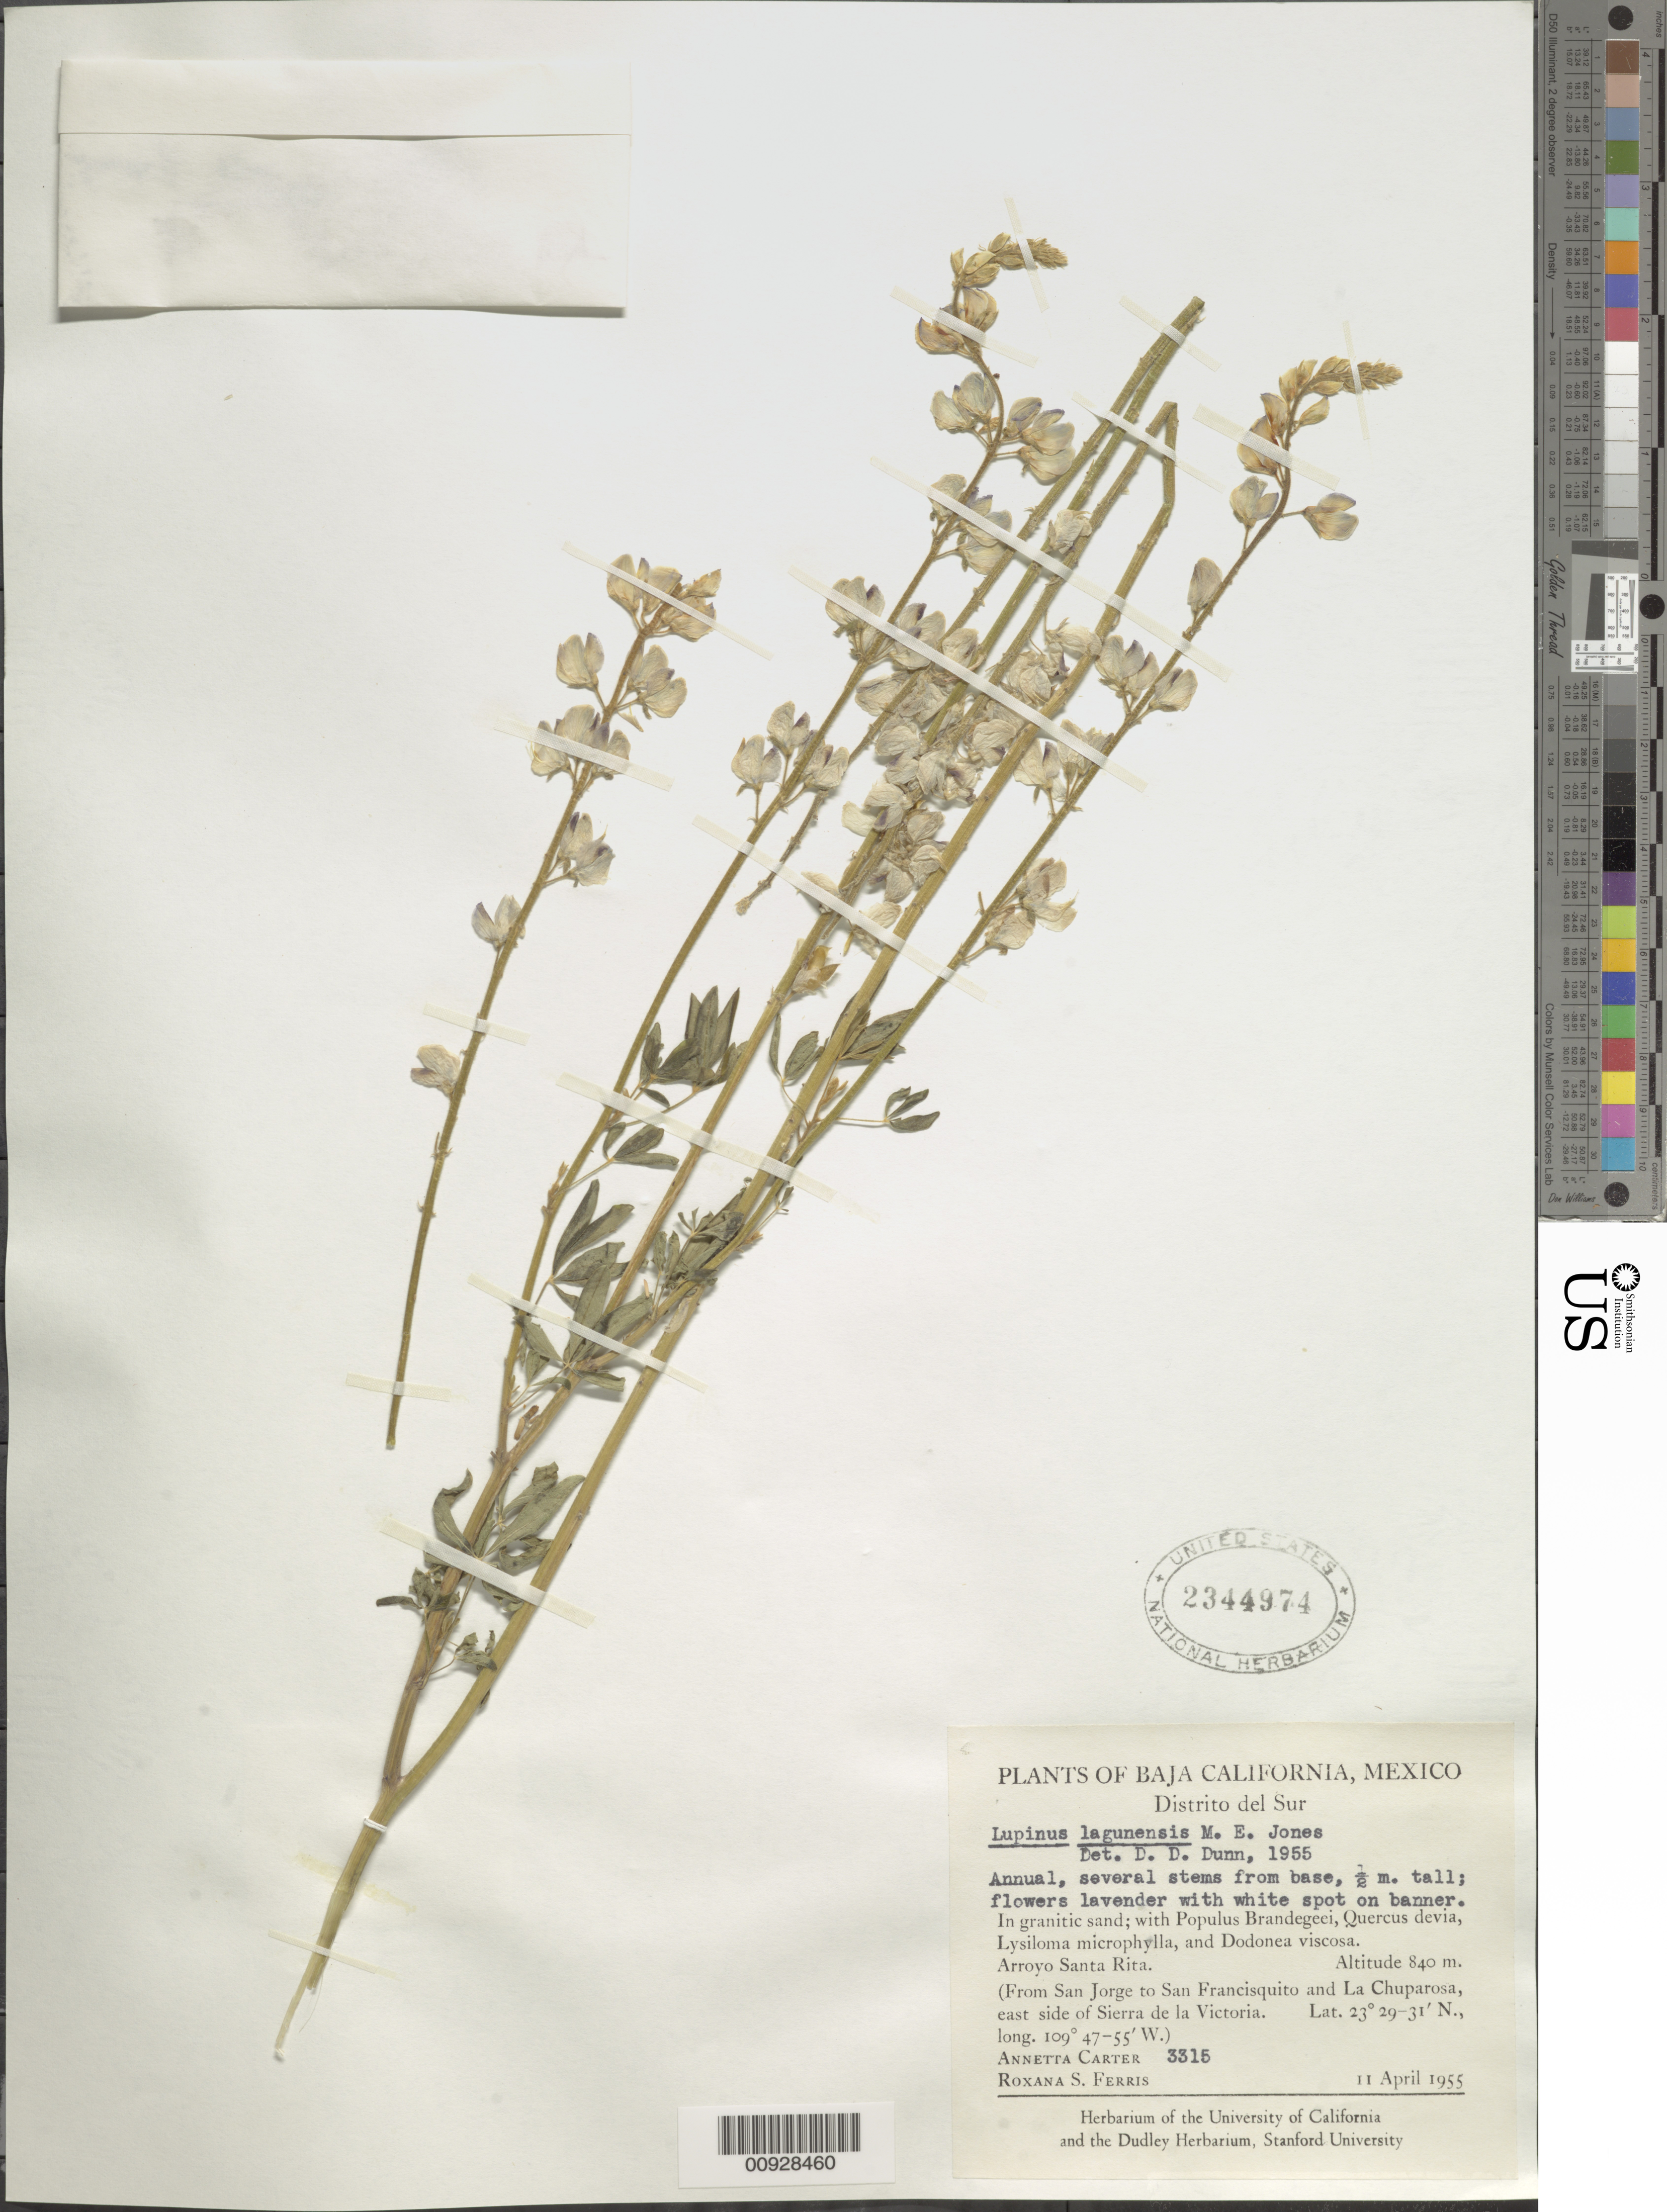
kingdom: Plantae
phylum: Tracheophyta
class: Magnoliopsida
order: Fabales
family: Fabaceae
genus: Lupinus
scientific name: Lupinus lagunensis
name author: M.E. Jones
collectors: A. Carter & R. S. Ferris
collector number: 3315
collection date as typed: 11 Apr 1955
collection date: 1955-04-11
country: Mexico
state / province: Baja California Sur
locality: Arroyo Santa Rita (from San Jorge to San Francisquito and La Chuparosa, east side of Sierra de la Victoria). Baja California Distrito del Sur.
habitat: In granitic sand; with Populus Brandegeei, Quercus devia, Lysiloma microphylla, and Dodonea viscosa.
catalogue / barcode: US 2344974